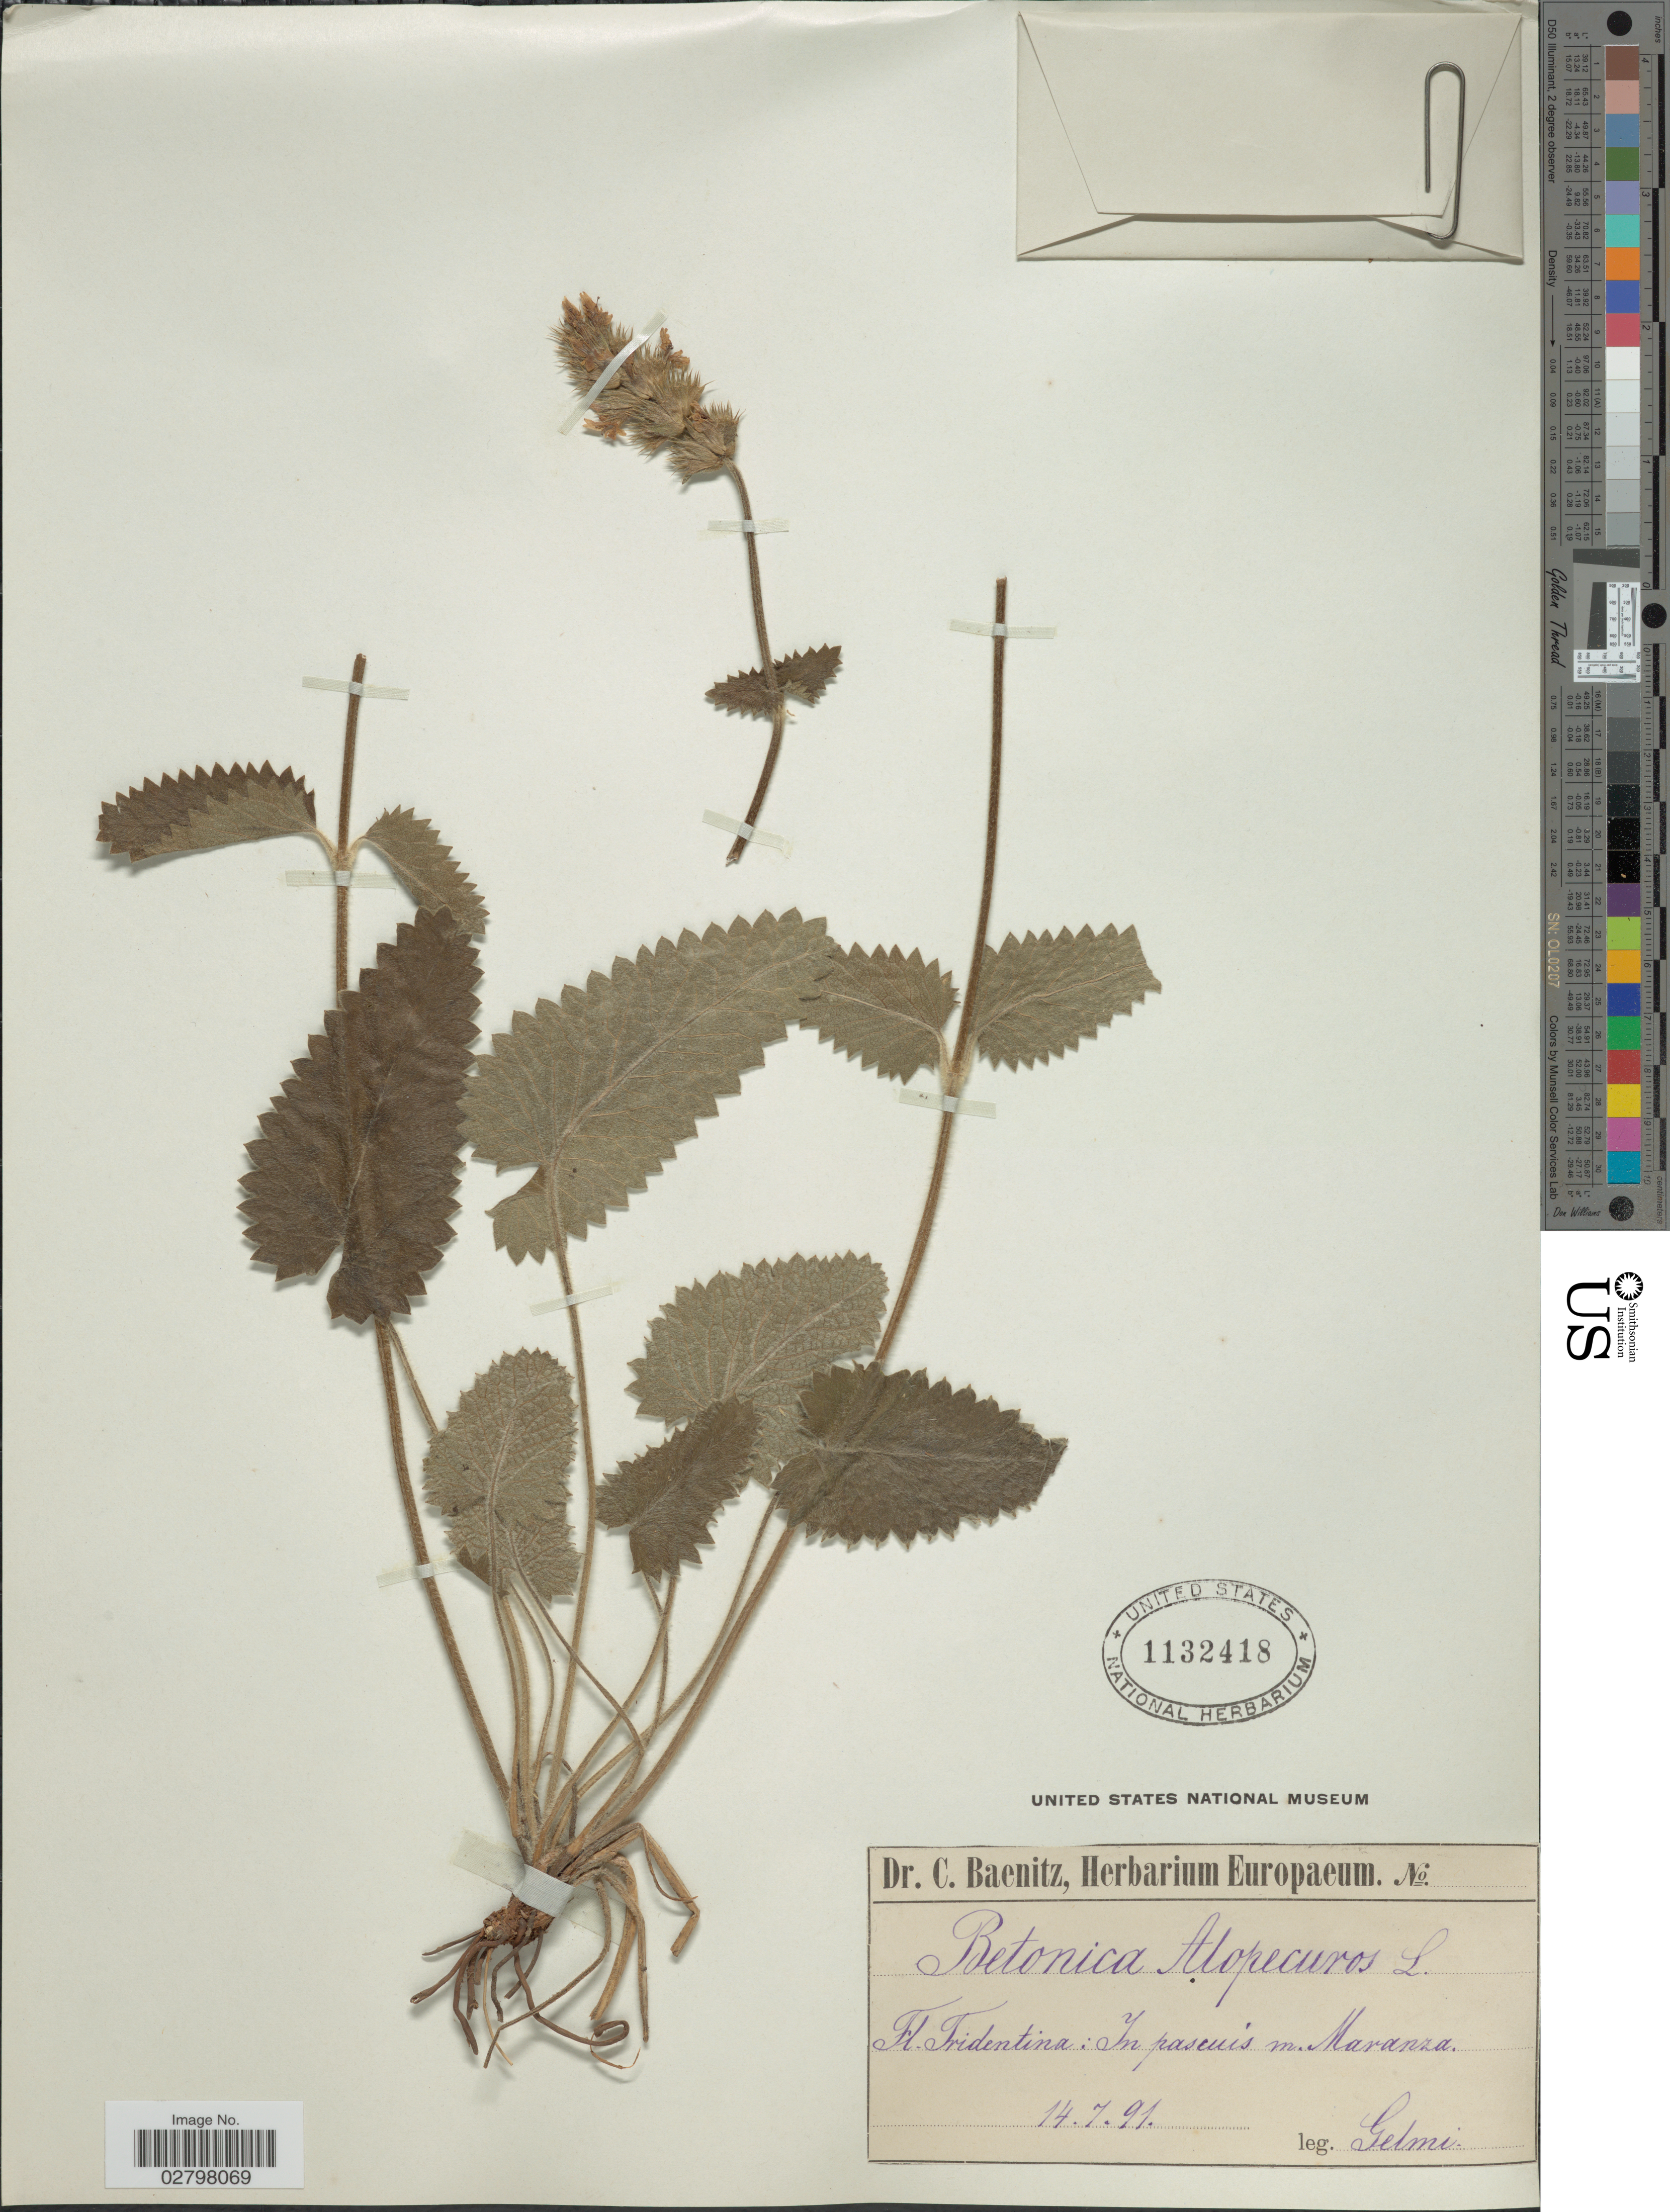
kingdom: Plantae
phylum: Tracheophyta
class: Magnoliopsida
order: Lamiales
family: Lamiaceae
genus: Stachys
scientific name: Stachys sp.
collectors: -. Gelmi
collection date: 1891-07-14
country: Italy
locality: Fl. Tridentina: In pascuis m. Maranza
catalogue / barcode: US 1132418